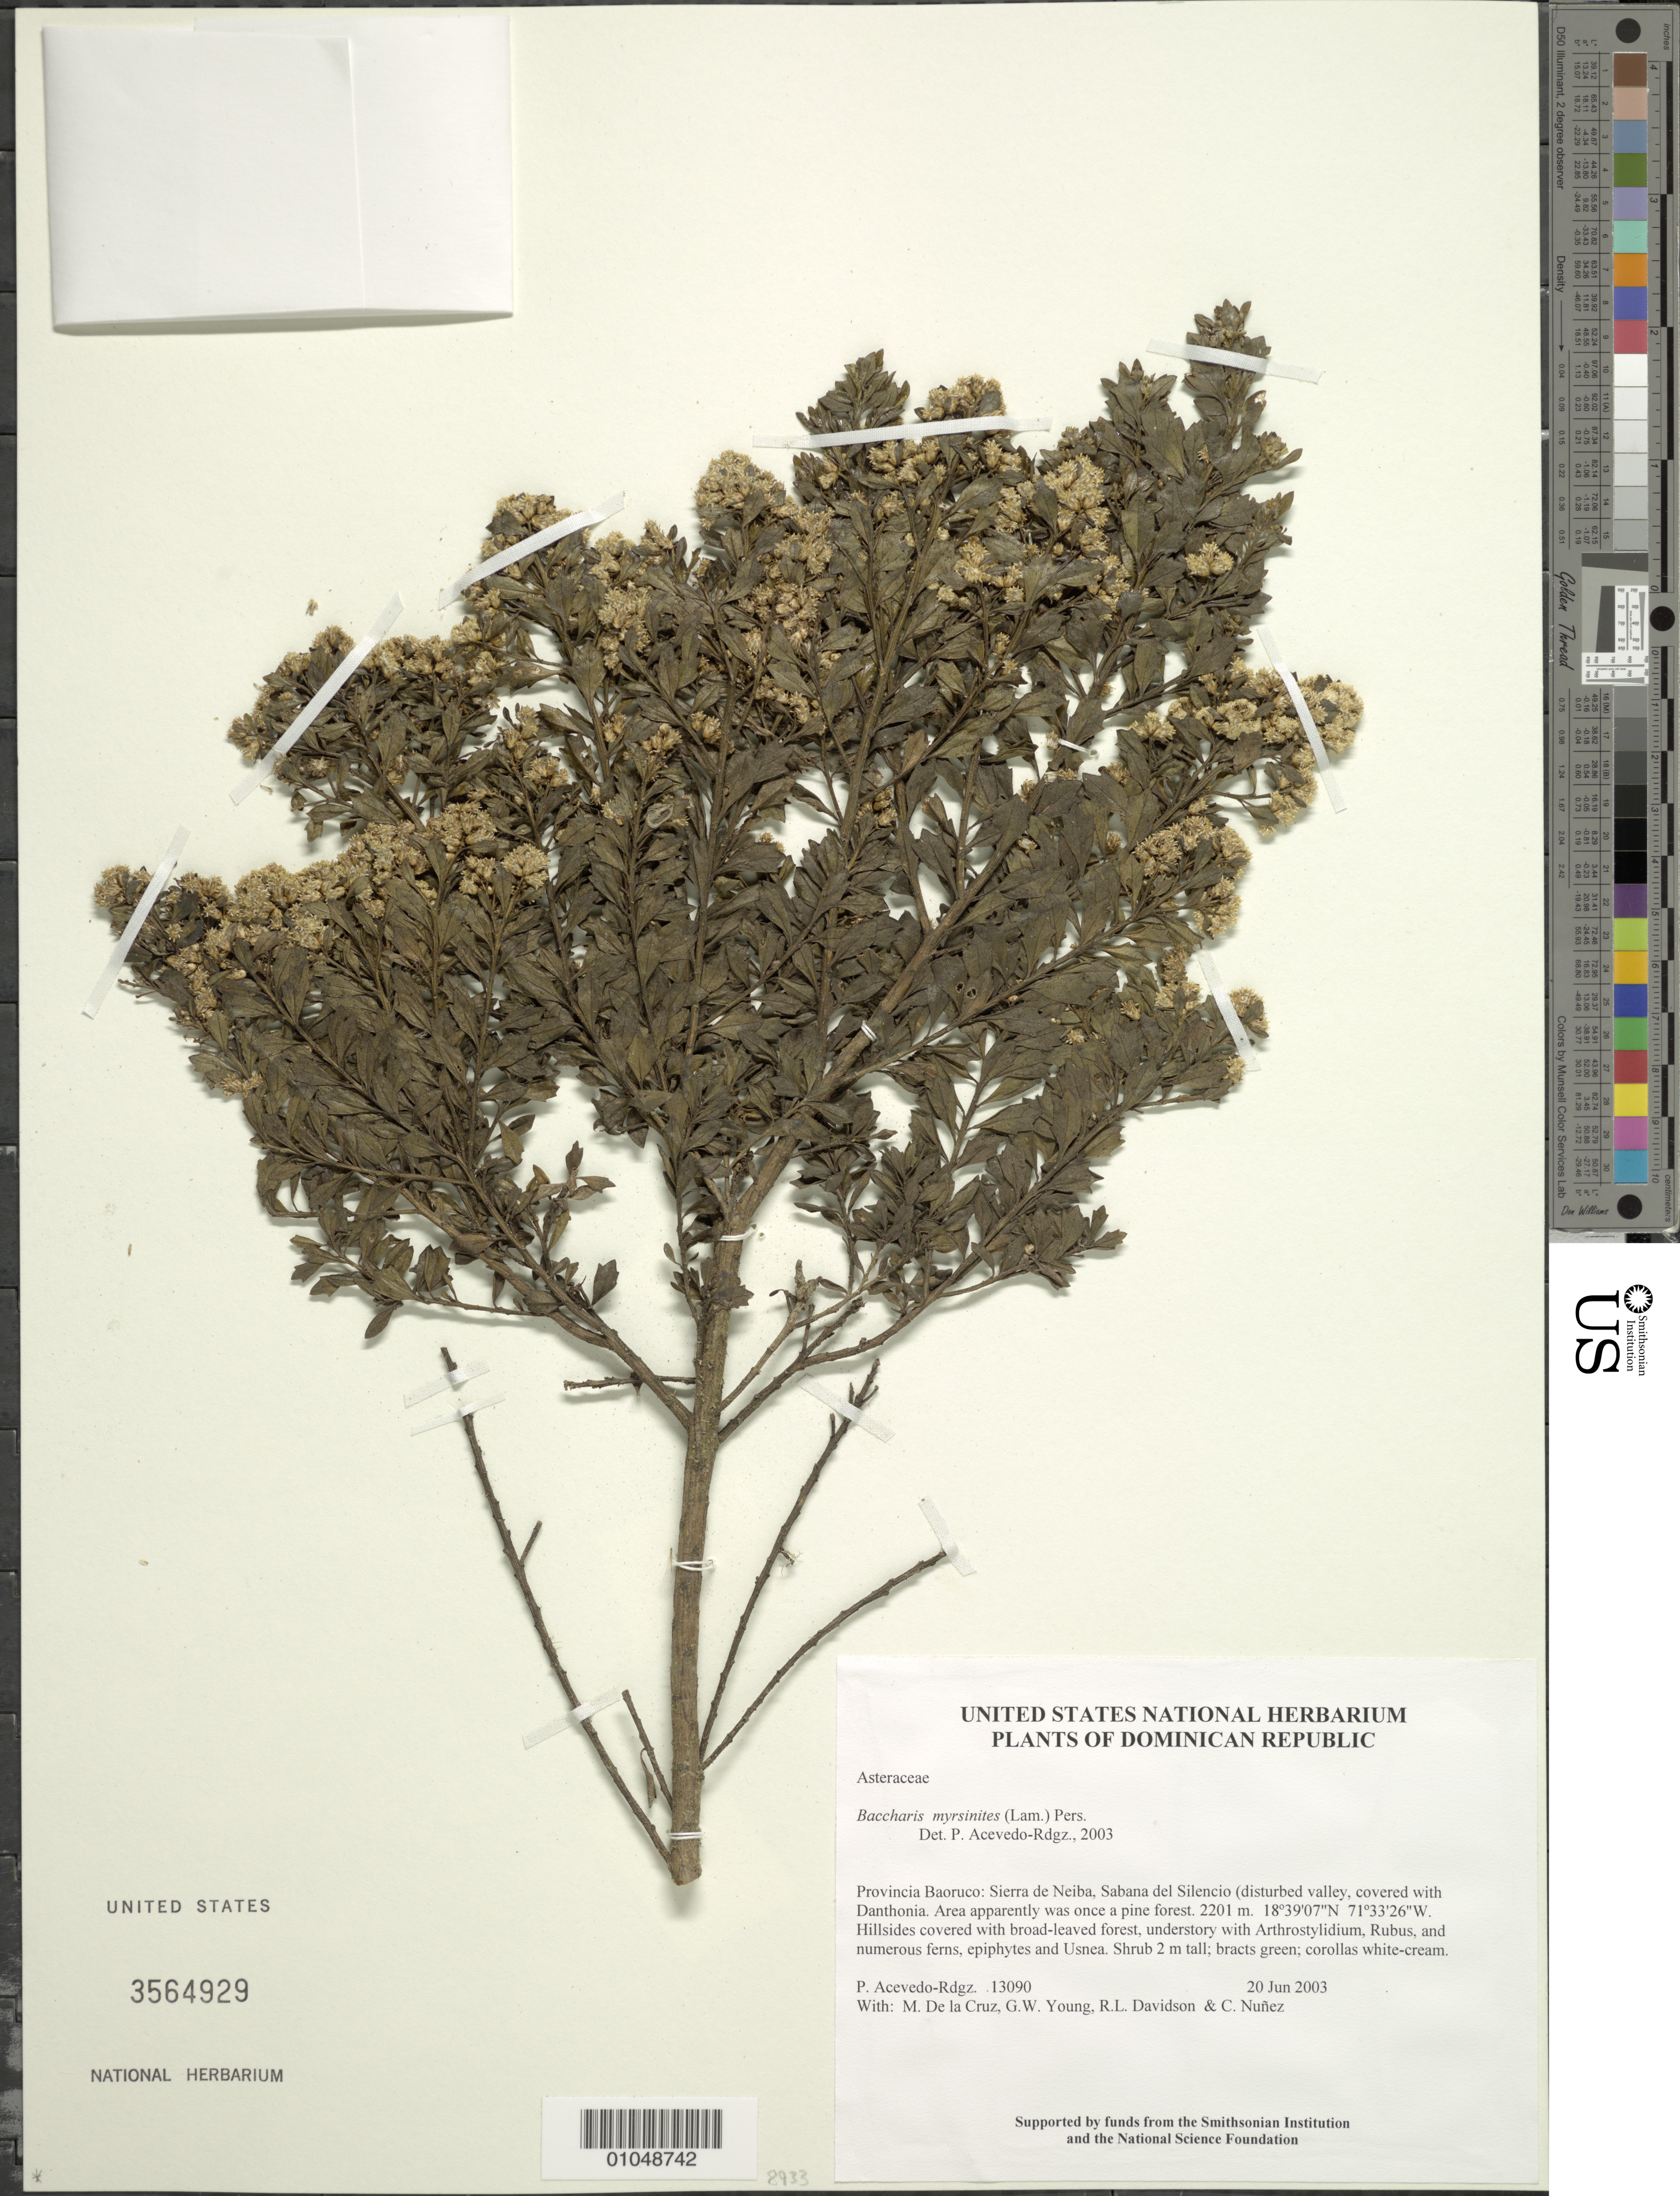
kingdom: Plantae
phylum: Tracheophyta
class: Magnoliopsida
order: Asterales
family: Asteraceae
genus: Baccharis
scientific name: Baccharis myrsinites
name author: Pers.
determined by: Acevedo-Rodríguez, P., (BOT), Smithsonian Institution - National Museum of Natural History (UNITED STATES)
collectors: P. Acevedo-Rodr., M. de la Cruz, J. Rawlins, G. Young, R. Davidson & C. Nunez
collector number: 13090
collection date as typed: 20 Jun 2003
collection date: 2003-06-20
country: Dominican Republic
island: Hispaniola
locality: Provincia Baoruco: Sierra de Neiba, Sabana del Silencio (disturbed valley, covered with Danthonia. Area apparently was once a pine forest.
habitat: Hillsides covered with broad-leaved forest, understory with Arthrostylidium, Rubus, and numerous ferns, epiphytes and Usnea.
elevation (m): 2201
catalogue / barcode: US 3564929